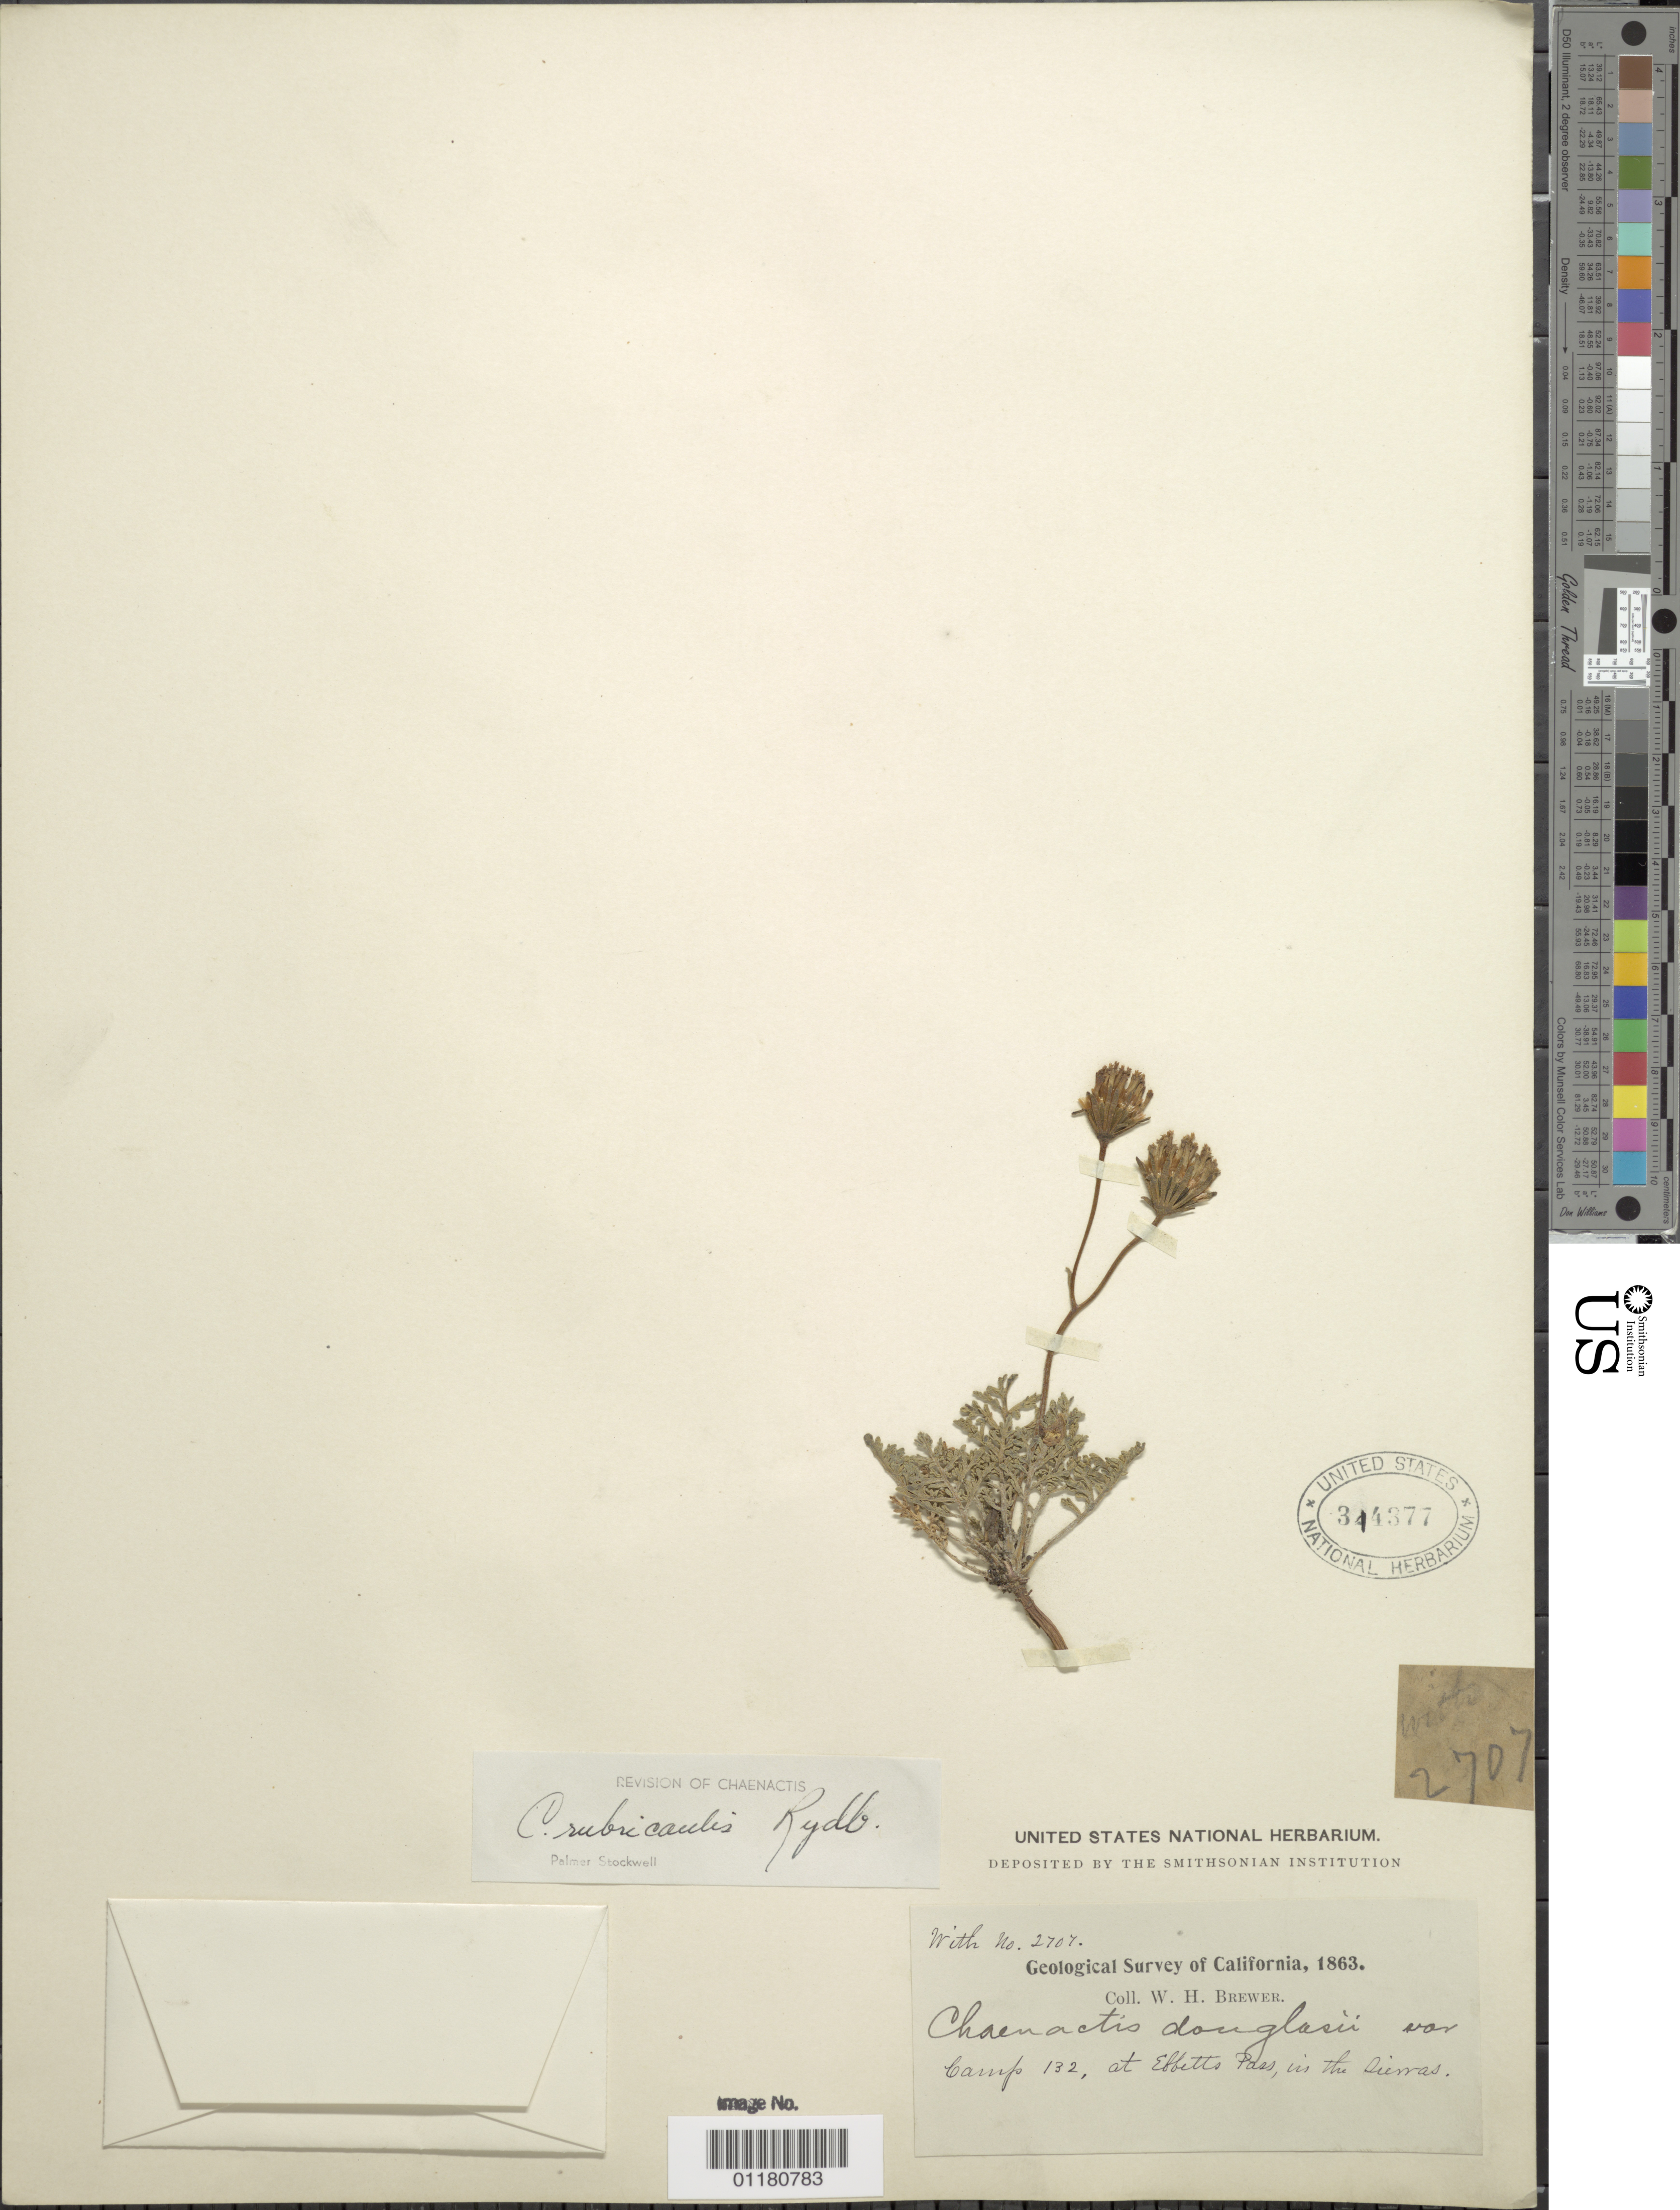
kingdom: Plantae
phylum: Tracheophyta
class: Magnoliopsida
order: Asterales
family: Asteraceae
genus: Chaenactis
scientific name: Chaenactis rubricaulis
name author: Rydb.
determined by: Stockwell, P.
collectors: W. H. Brewer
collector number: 2707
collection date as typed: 1863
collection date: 1863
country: United States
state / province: California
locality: Camp 132, at Ebbotts Pass, in the Sierras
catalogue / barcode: US 344377